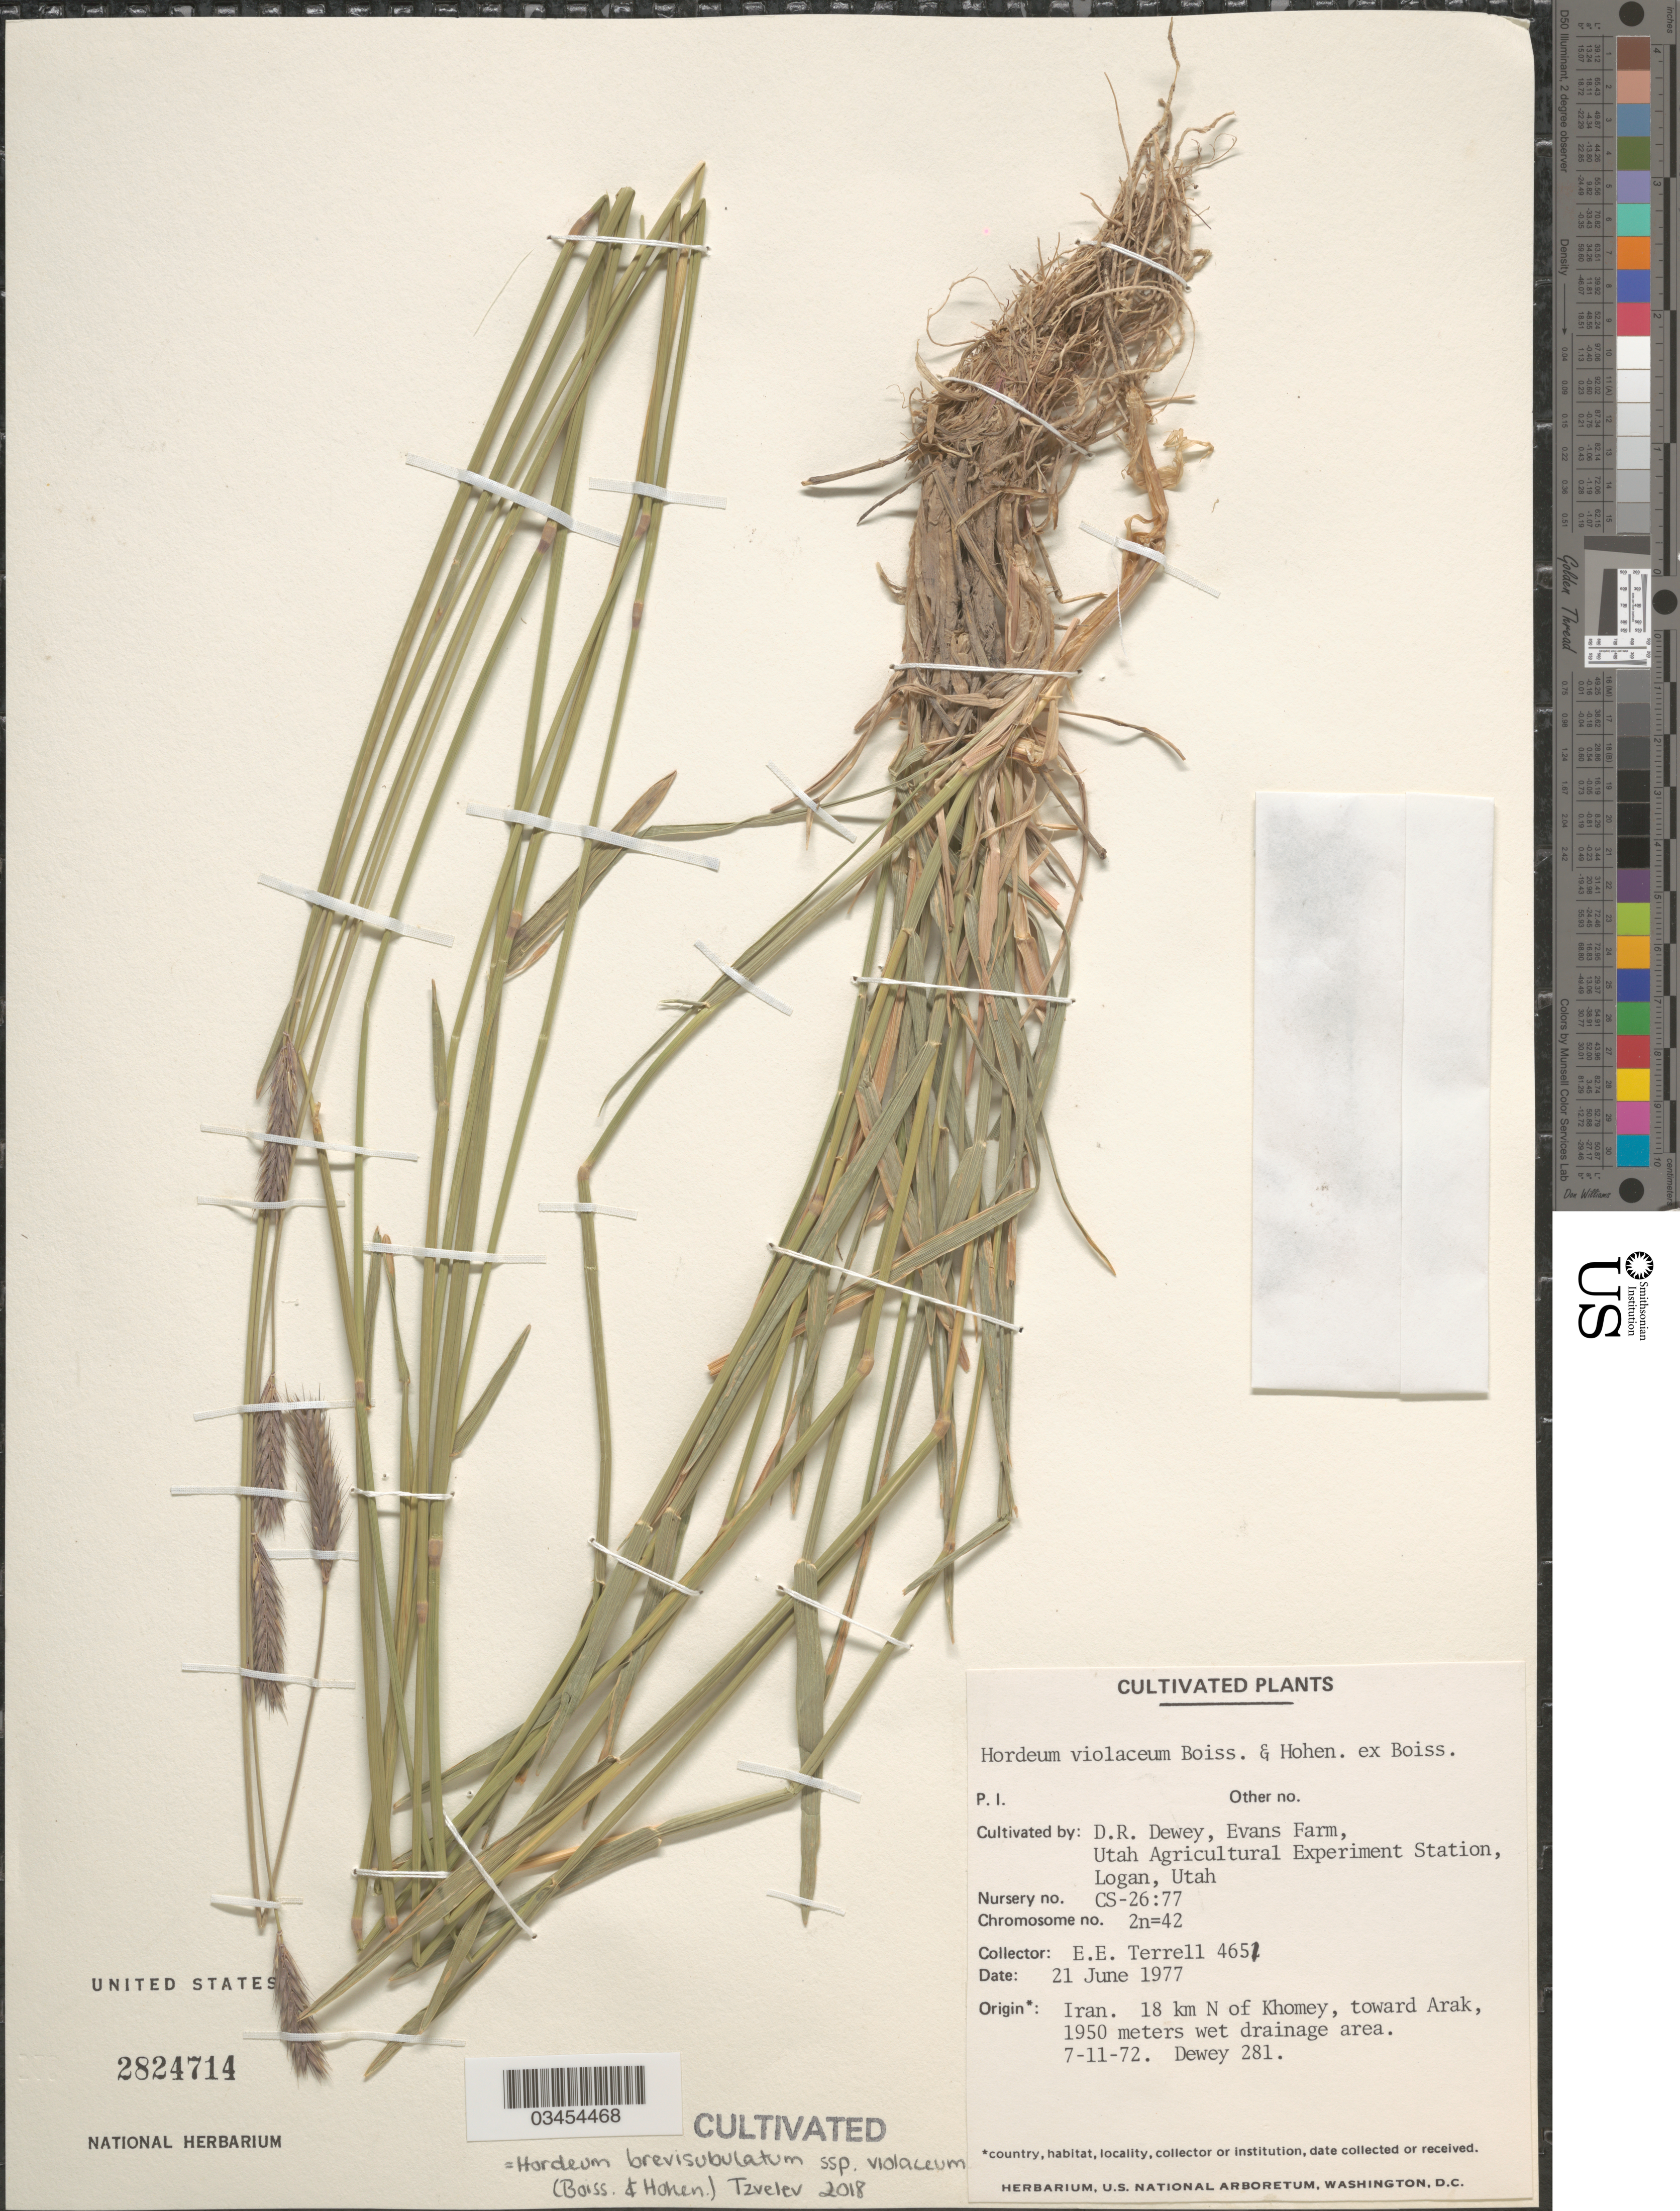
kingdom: Plantae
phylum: Tracheophyta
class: Liliopsida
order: Poales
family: Poaceae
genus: Hordeum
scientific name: Hordeum brevisubulatum subsp. violaceum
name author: (Boiss. & Hohen.) Tzvelev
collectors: D. Dewey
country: United States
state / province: Utah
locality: Evans Farm, Utah Agricultural Experiment Station, Logan. Nursery no. CS-26:77.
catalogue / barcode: US 2824714